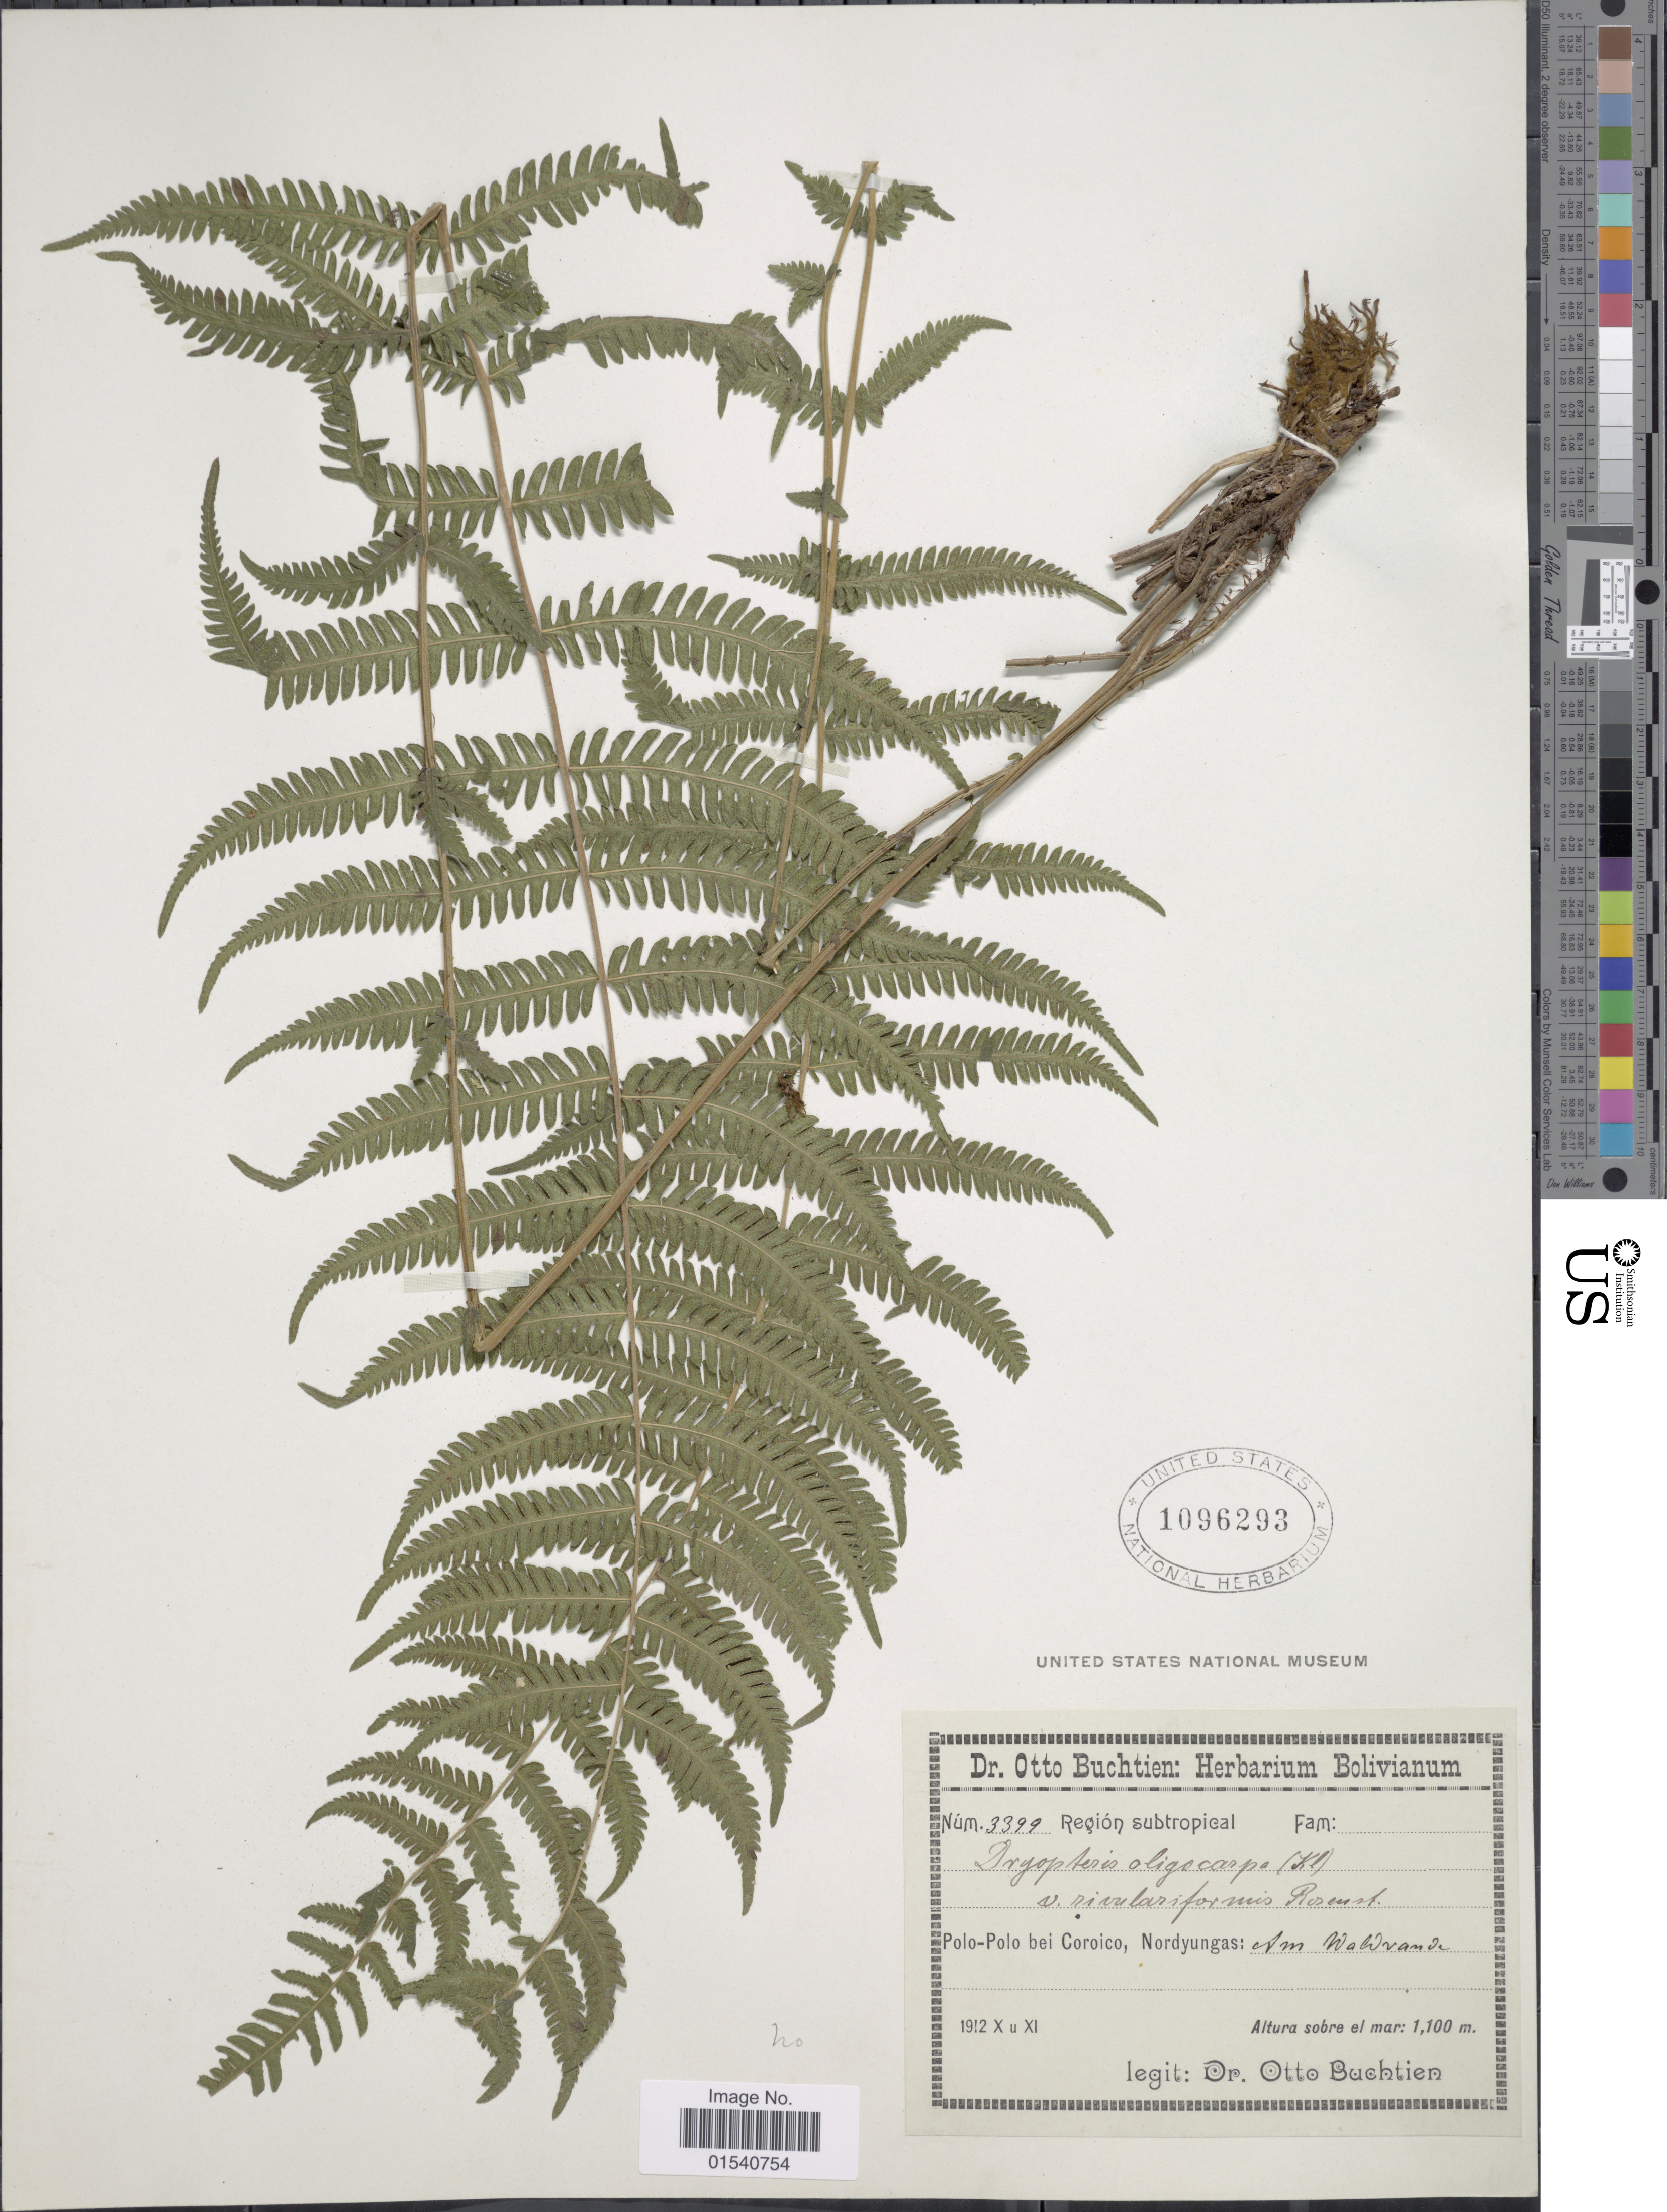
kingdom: Plantae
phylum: Tracheophyta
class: Polypodiopsida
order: Polypodiales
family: Thelypteridaceae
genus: Amauropelta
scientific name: Amauropelta rivulariformis (Rosenst.) comb. nov., ined 2015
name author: (Rosenst.)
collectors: O. Buchtien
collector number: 3399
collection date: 1912-10/1912-11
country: Bolivia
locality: Polo-Polo bei Corico, Nordyungas: Am Waldrande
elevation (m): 1100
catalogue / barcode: US 1096293